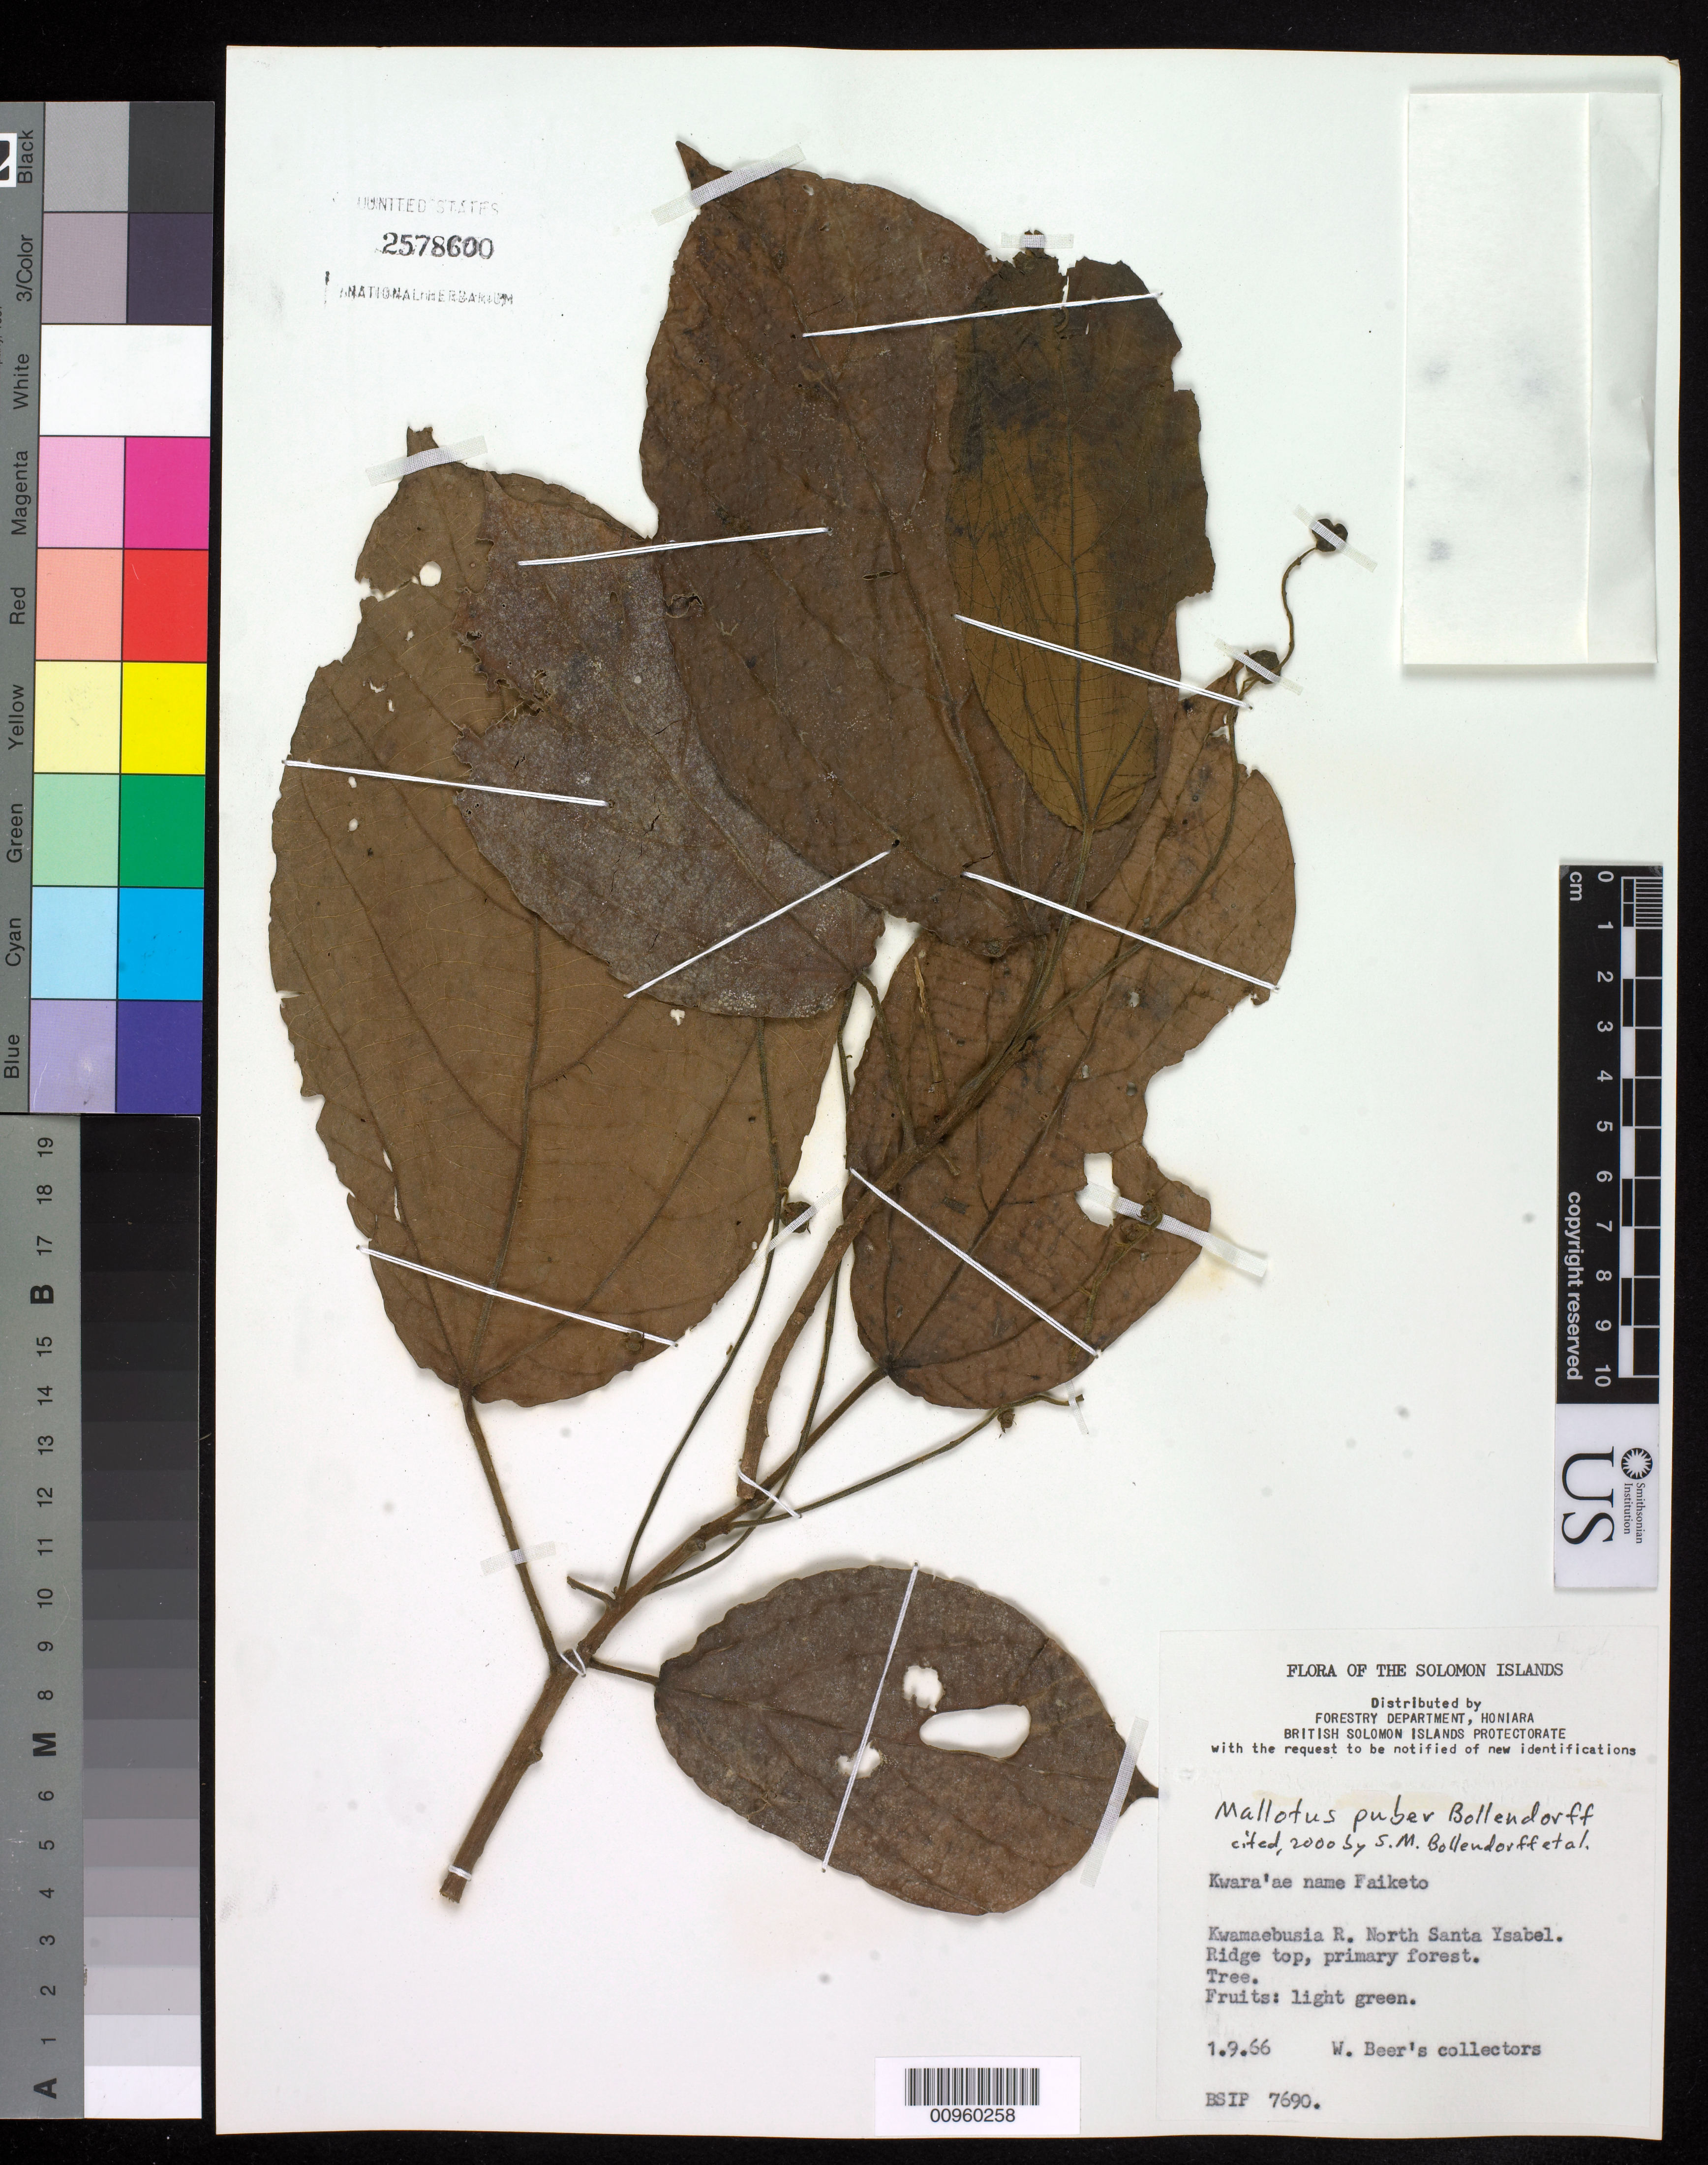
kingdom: Plantae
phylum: Tracheophyta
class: Magnoliopsida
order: Malpighiales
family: Euphorbiaceae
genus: Mallotus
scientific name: Mallotus puber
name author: Bollend.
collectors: W. Beer's Collectors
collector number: BSIP 7690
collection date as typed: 09 Jan 1966 or 01 Sep 1966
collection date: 1966-01-09 or 1966-09-01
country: Solomon Islands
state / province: Isabel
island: Santa Isabel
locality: Kwamaebusia R. North Santa Ysabel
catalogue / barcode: US 2578600